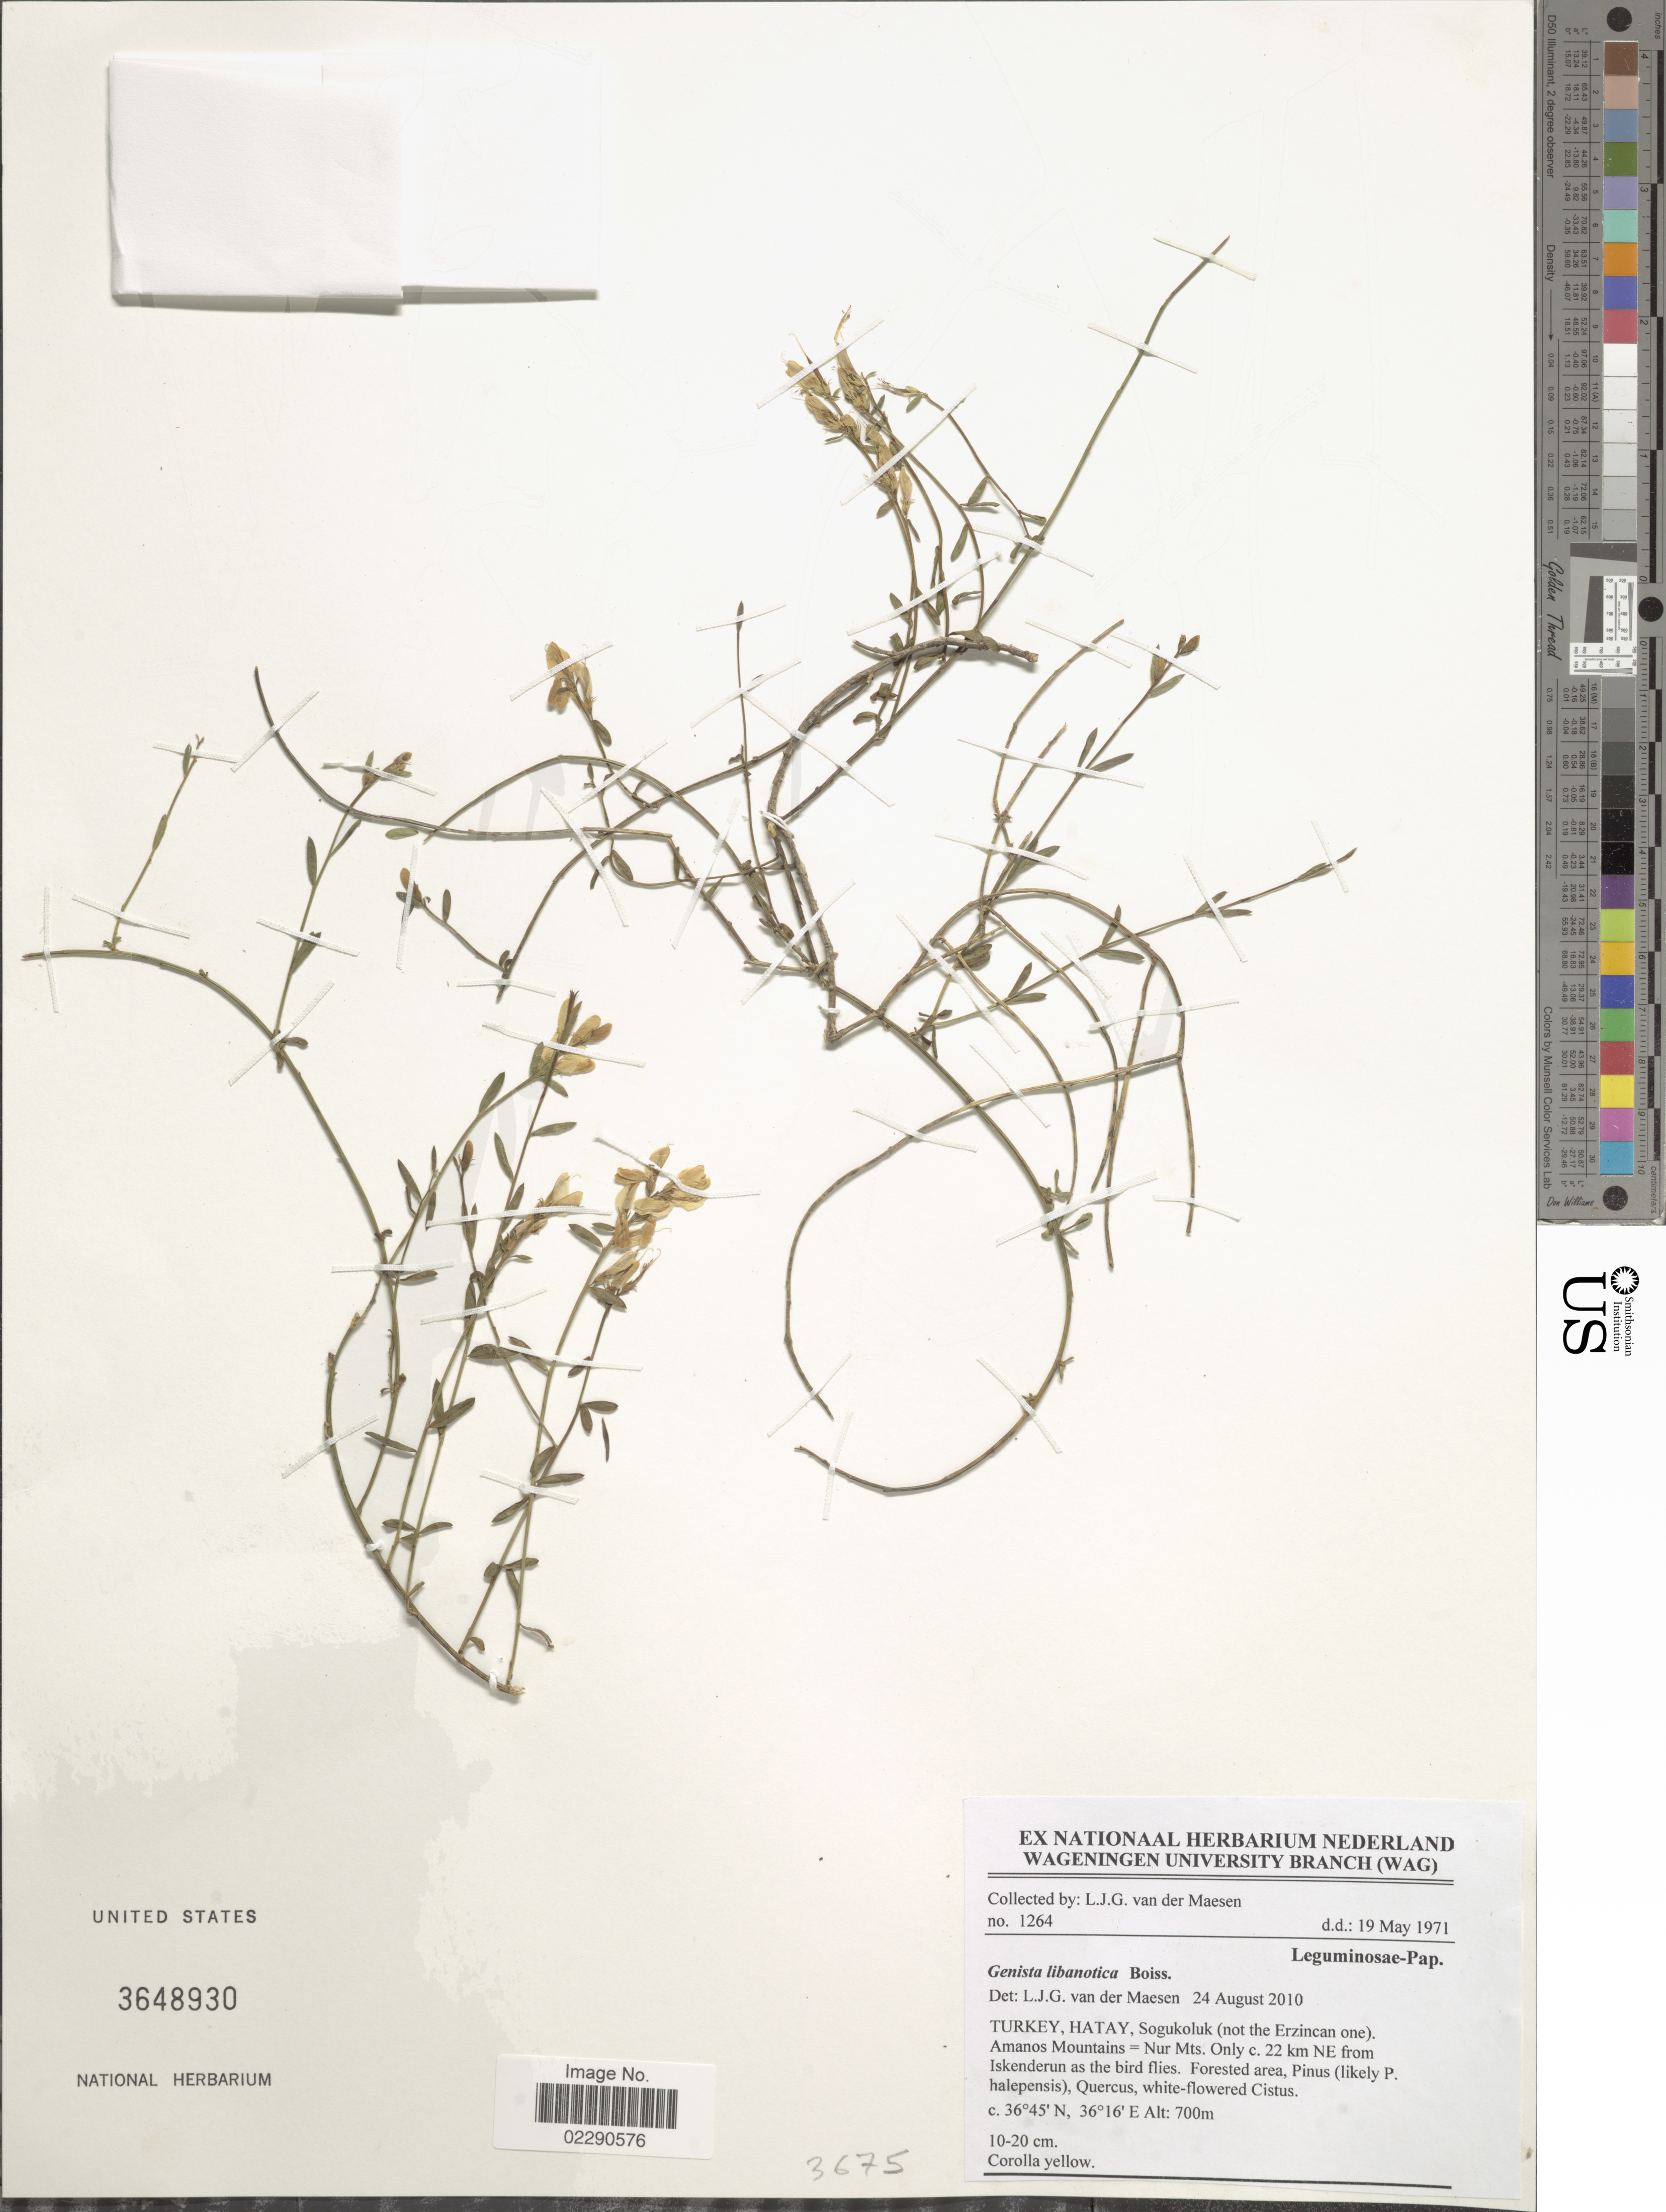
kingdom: Plantae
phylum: Tracheophyta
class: Magnoliopsida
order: Fabales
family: Fabaceae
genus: Genista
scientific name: Genista libanotica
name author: Boiss.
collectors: L. van der Maesen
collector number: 1264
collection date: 1971-05-19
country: Turkey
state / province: Hatay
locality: Sogukoluk, Amanos Mountains=Nur Mts.. only c. 22 km NE from Iskenderun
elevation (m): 700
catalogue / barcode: US 3648930